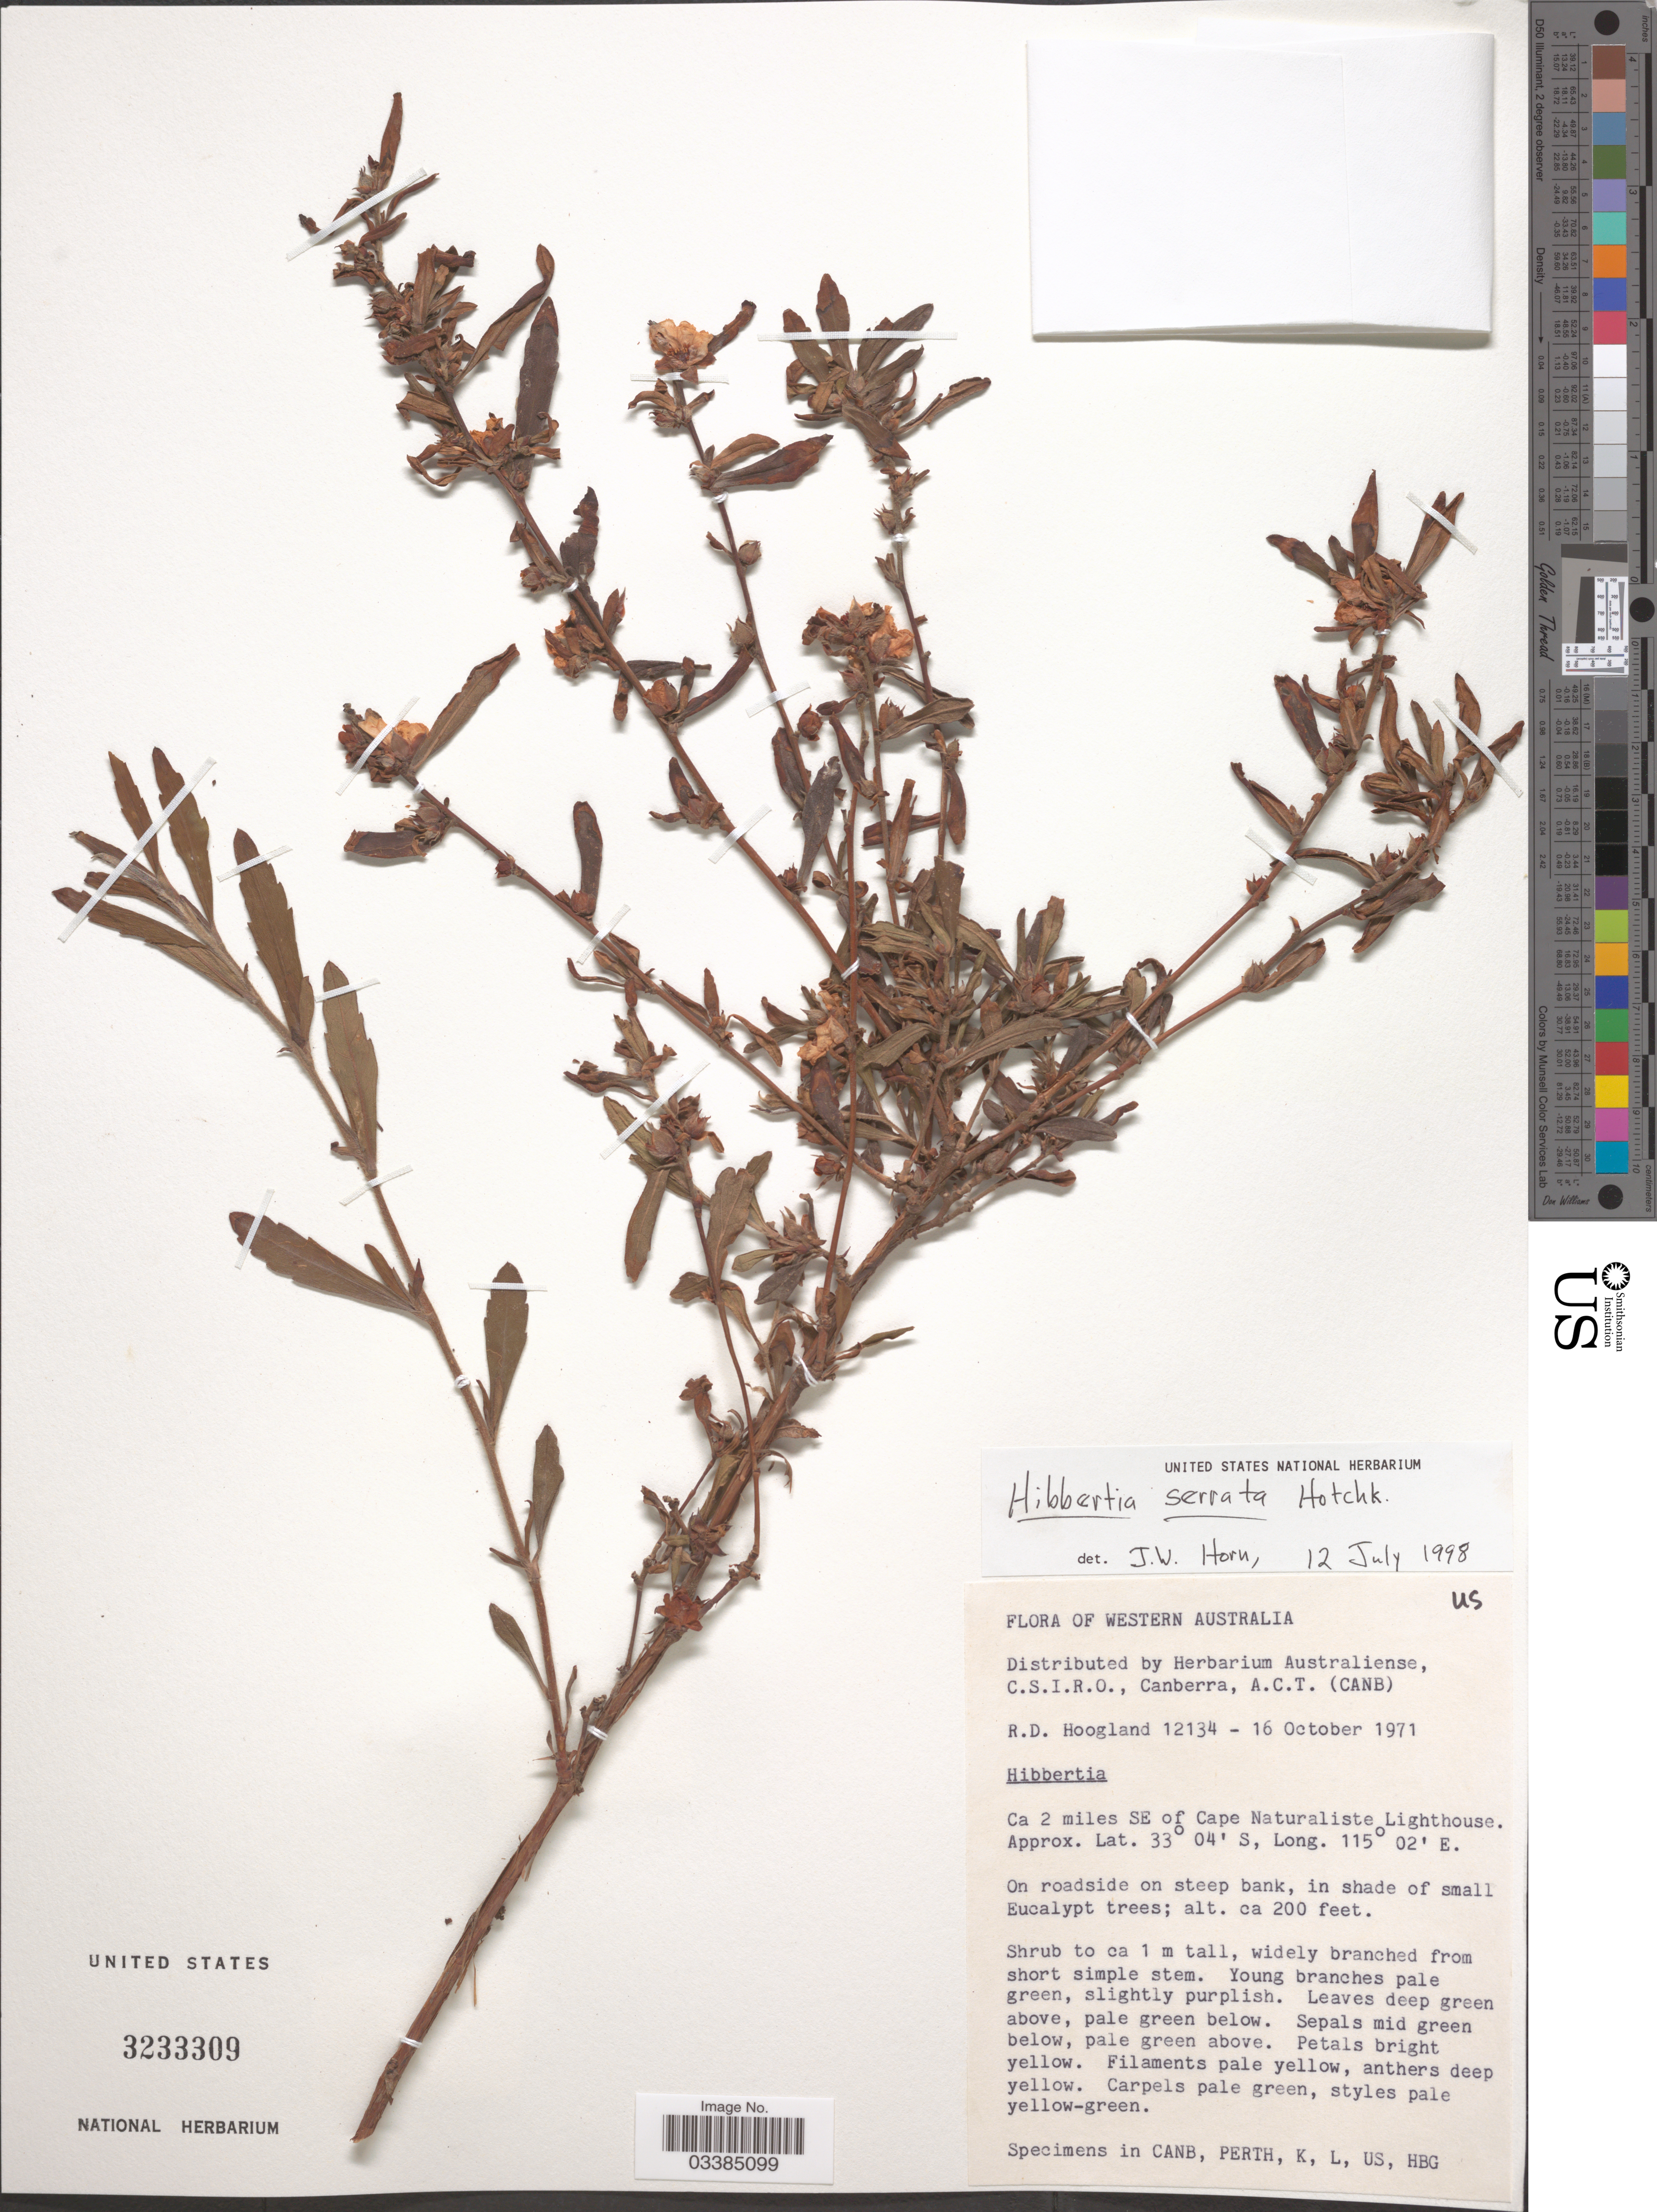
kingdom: Plantae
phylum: Tracheophyta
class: Magnoliopsida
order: Dilleniales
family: Dilleniaceae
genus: Hibbertia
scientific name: Hibbertia serrata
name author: Hotchkiss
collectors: R. D. Hoogland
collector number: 12134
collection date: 1971-10-16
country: Australia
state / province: Western Australia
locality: Ca 2 miles SE of Cape Naturaliste Lighthouse. On roadside on steep bank.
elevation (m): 61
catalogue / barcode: US 3233309